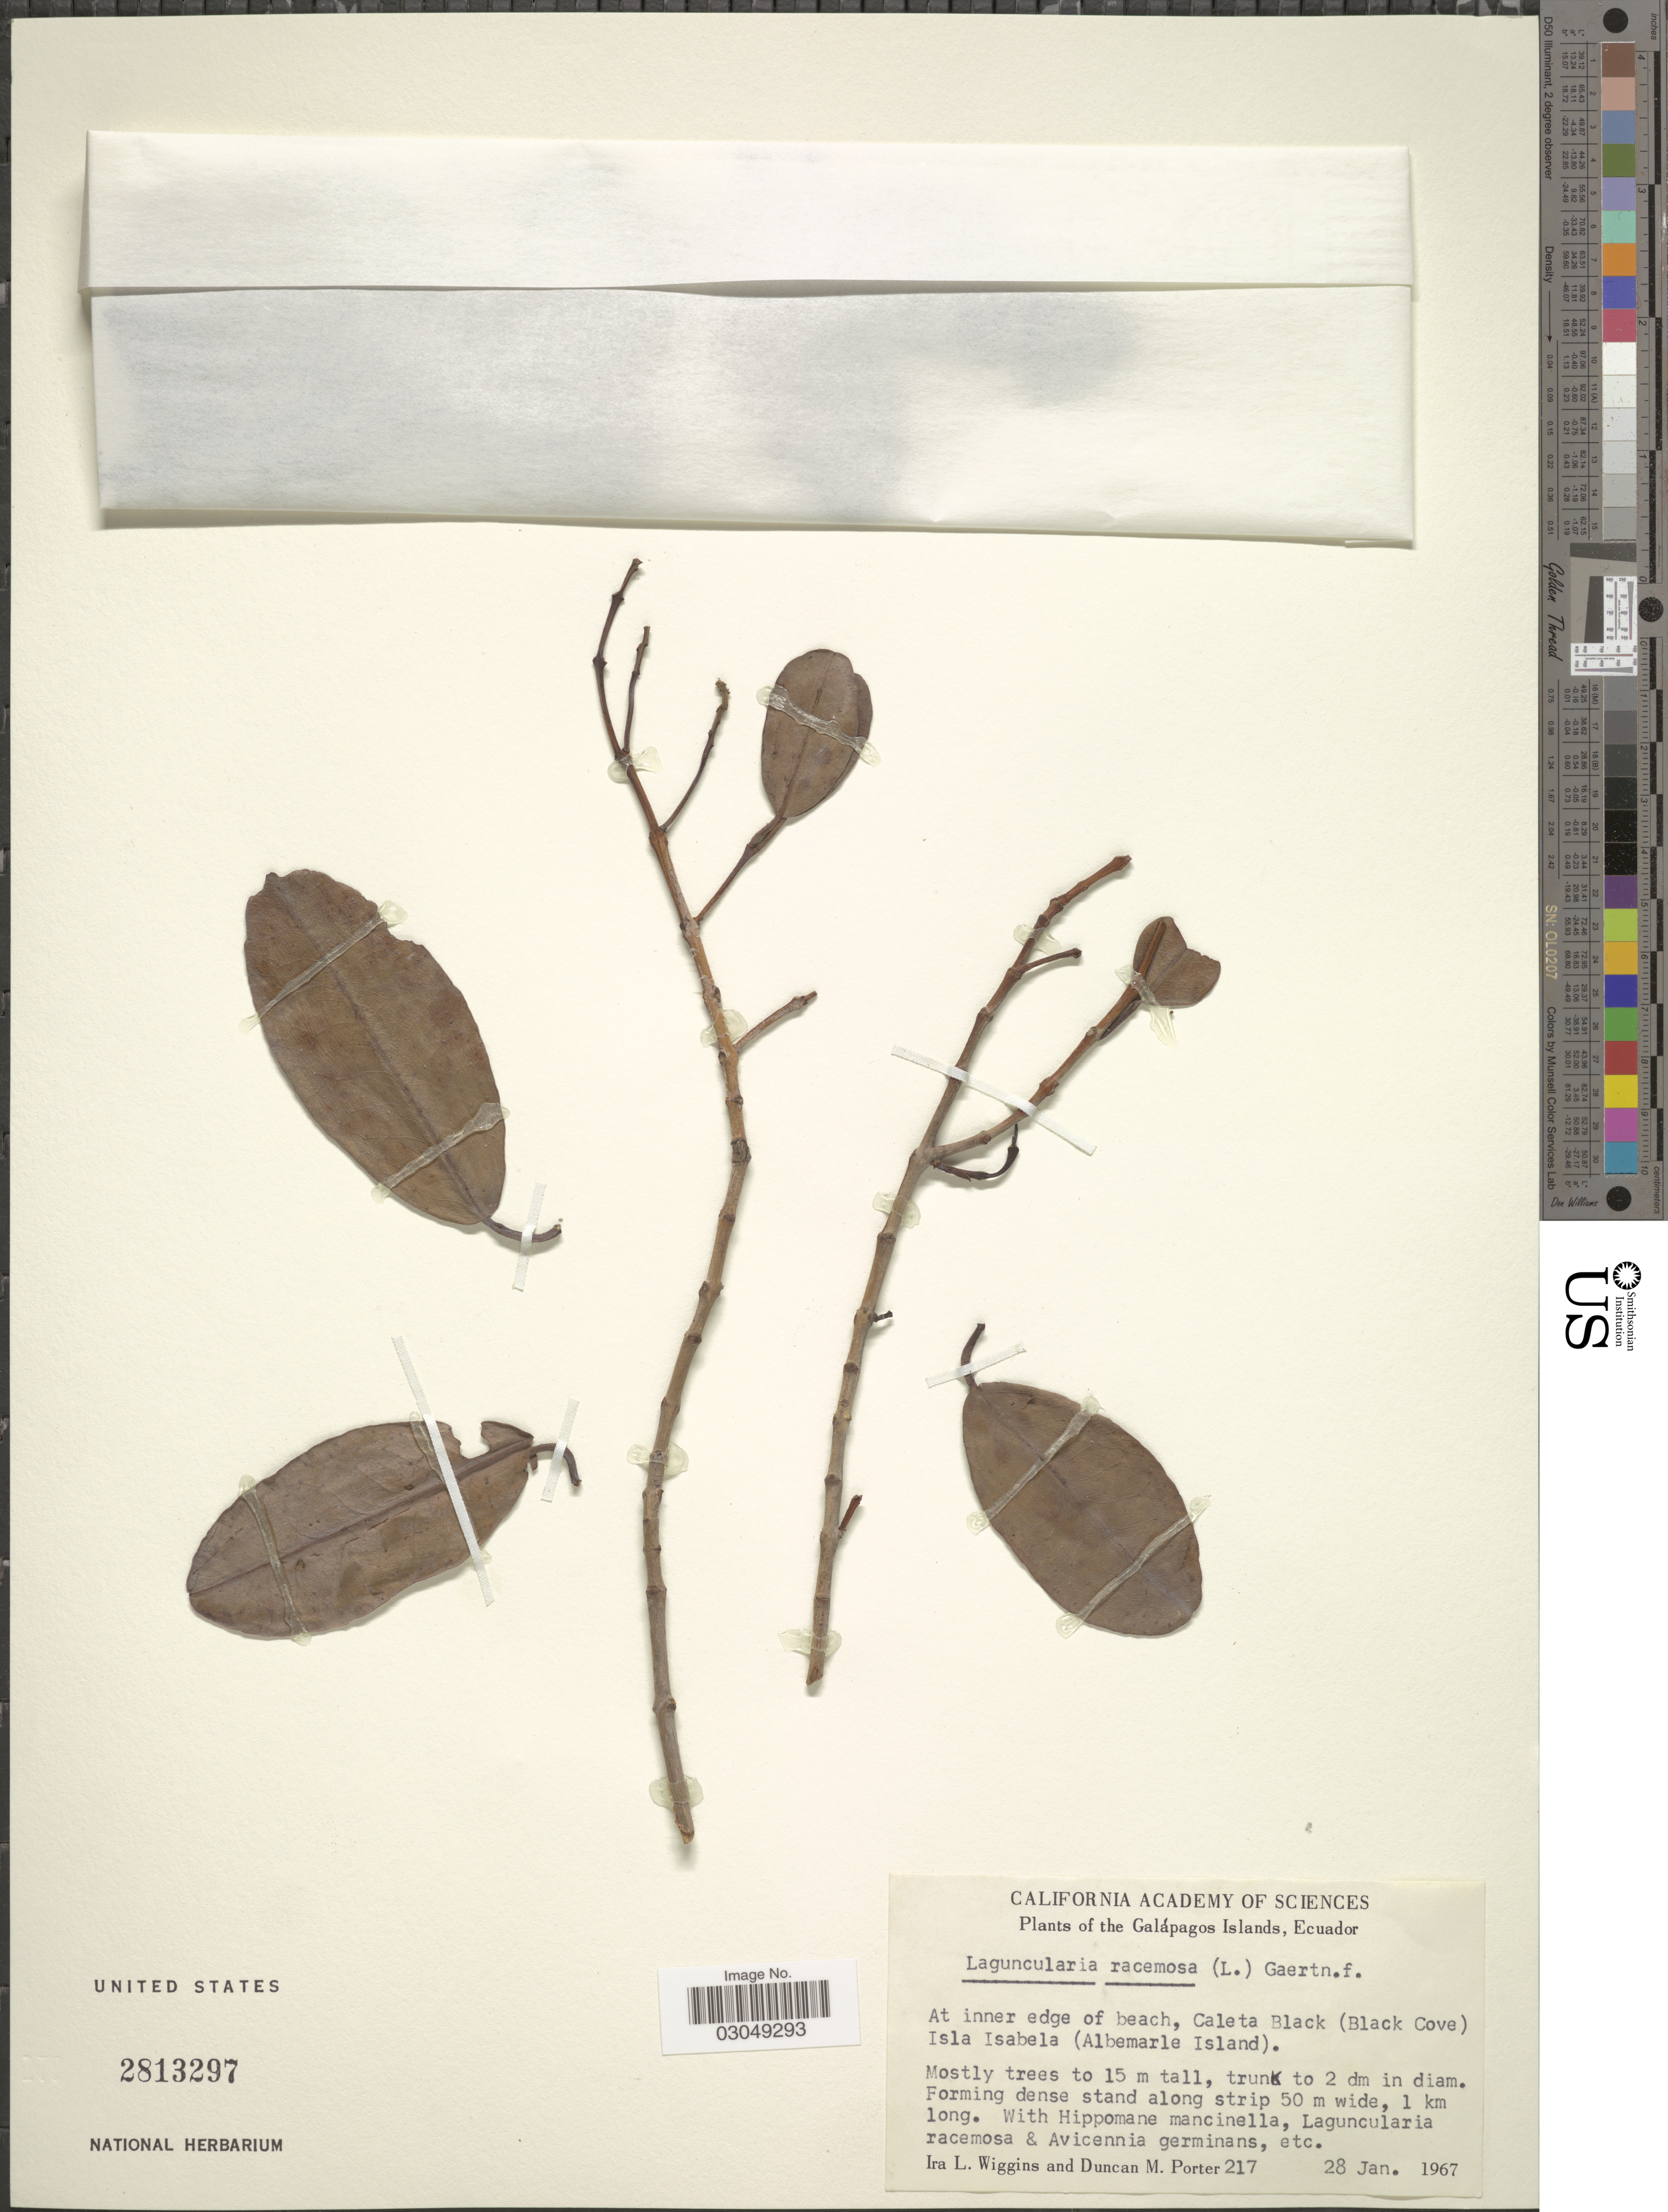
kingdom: Plantae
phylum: Tracheophyta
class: Magnoliopsida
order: Myrtales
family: Combretaceae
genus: Laguncularia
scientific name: Laguncularia racemosa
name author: (L.) C.F. Gaertn.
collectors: I. L. Wiggins & D. M. Porter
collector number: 217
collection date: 1967-01-28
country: Ecuador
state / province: Colón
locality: The Galápagos Islands. At inner edge of beach, Caleta Black (Black Cove) Isla Isabela (Albemarle Island).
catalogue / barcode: US 2813297